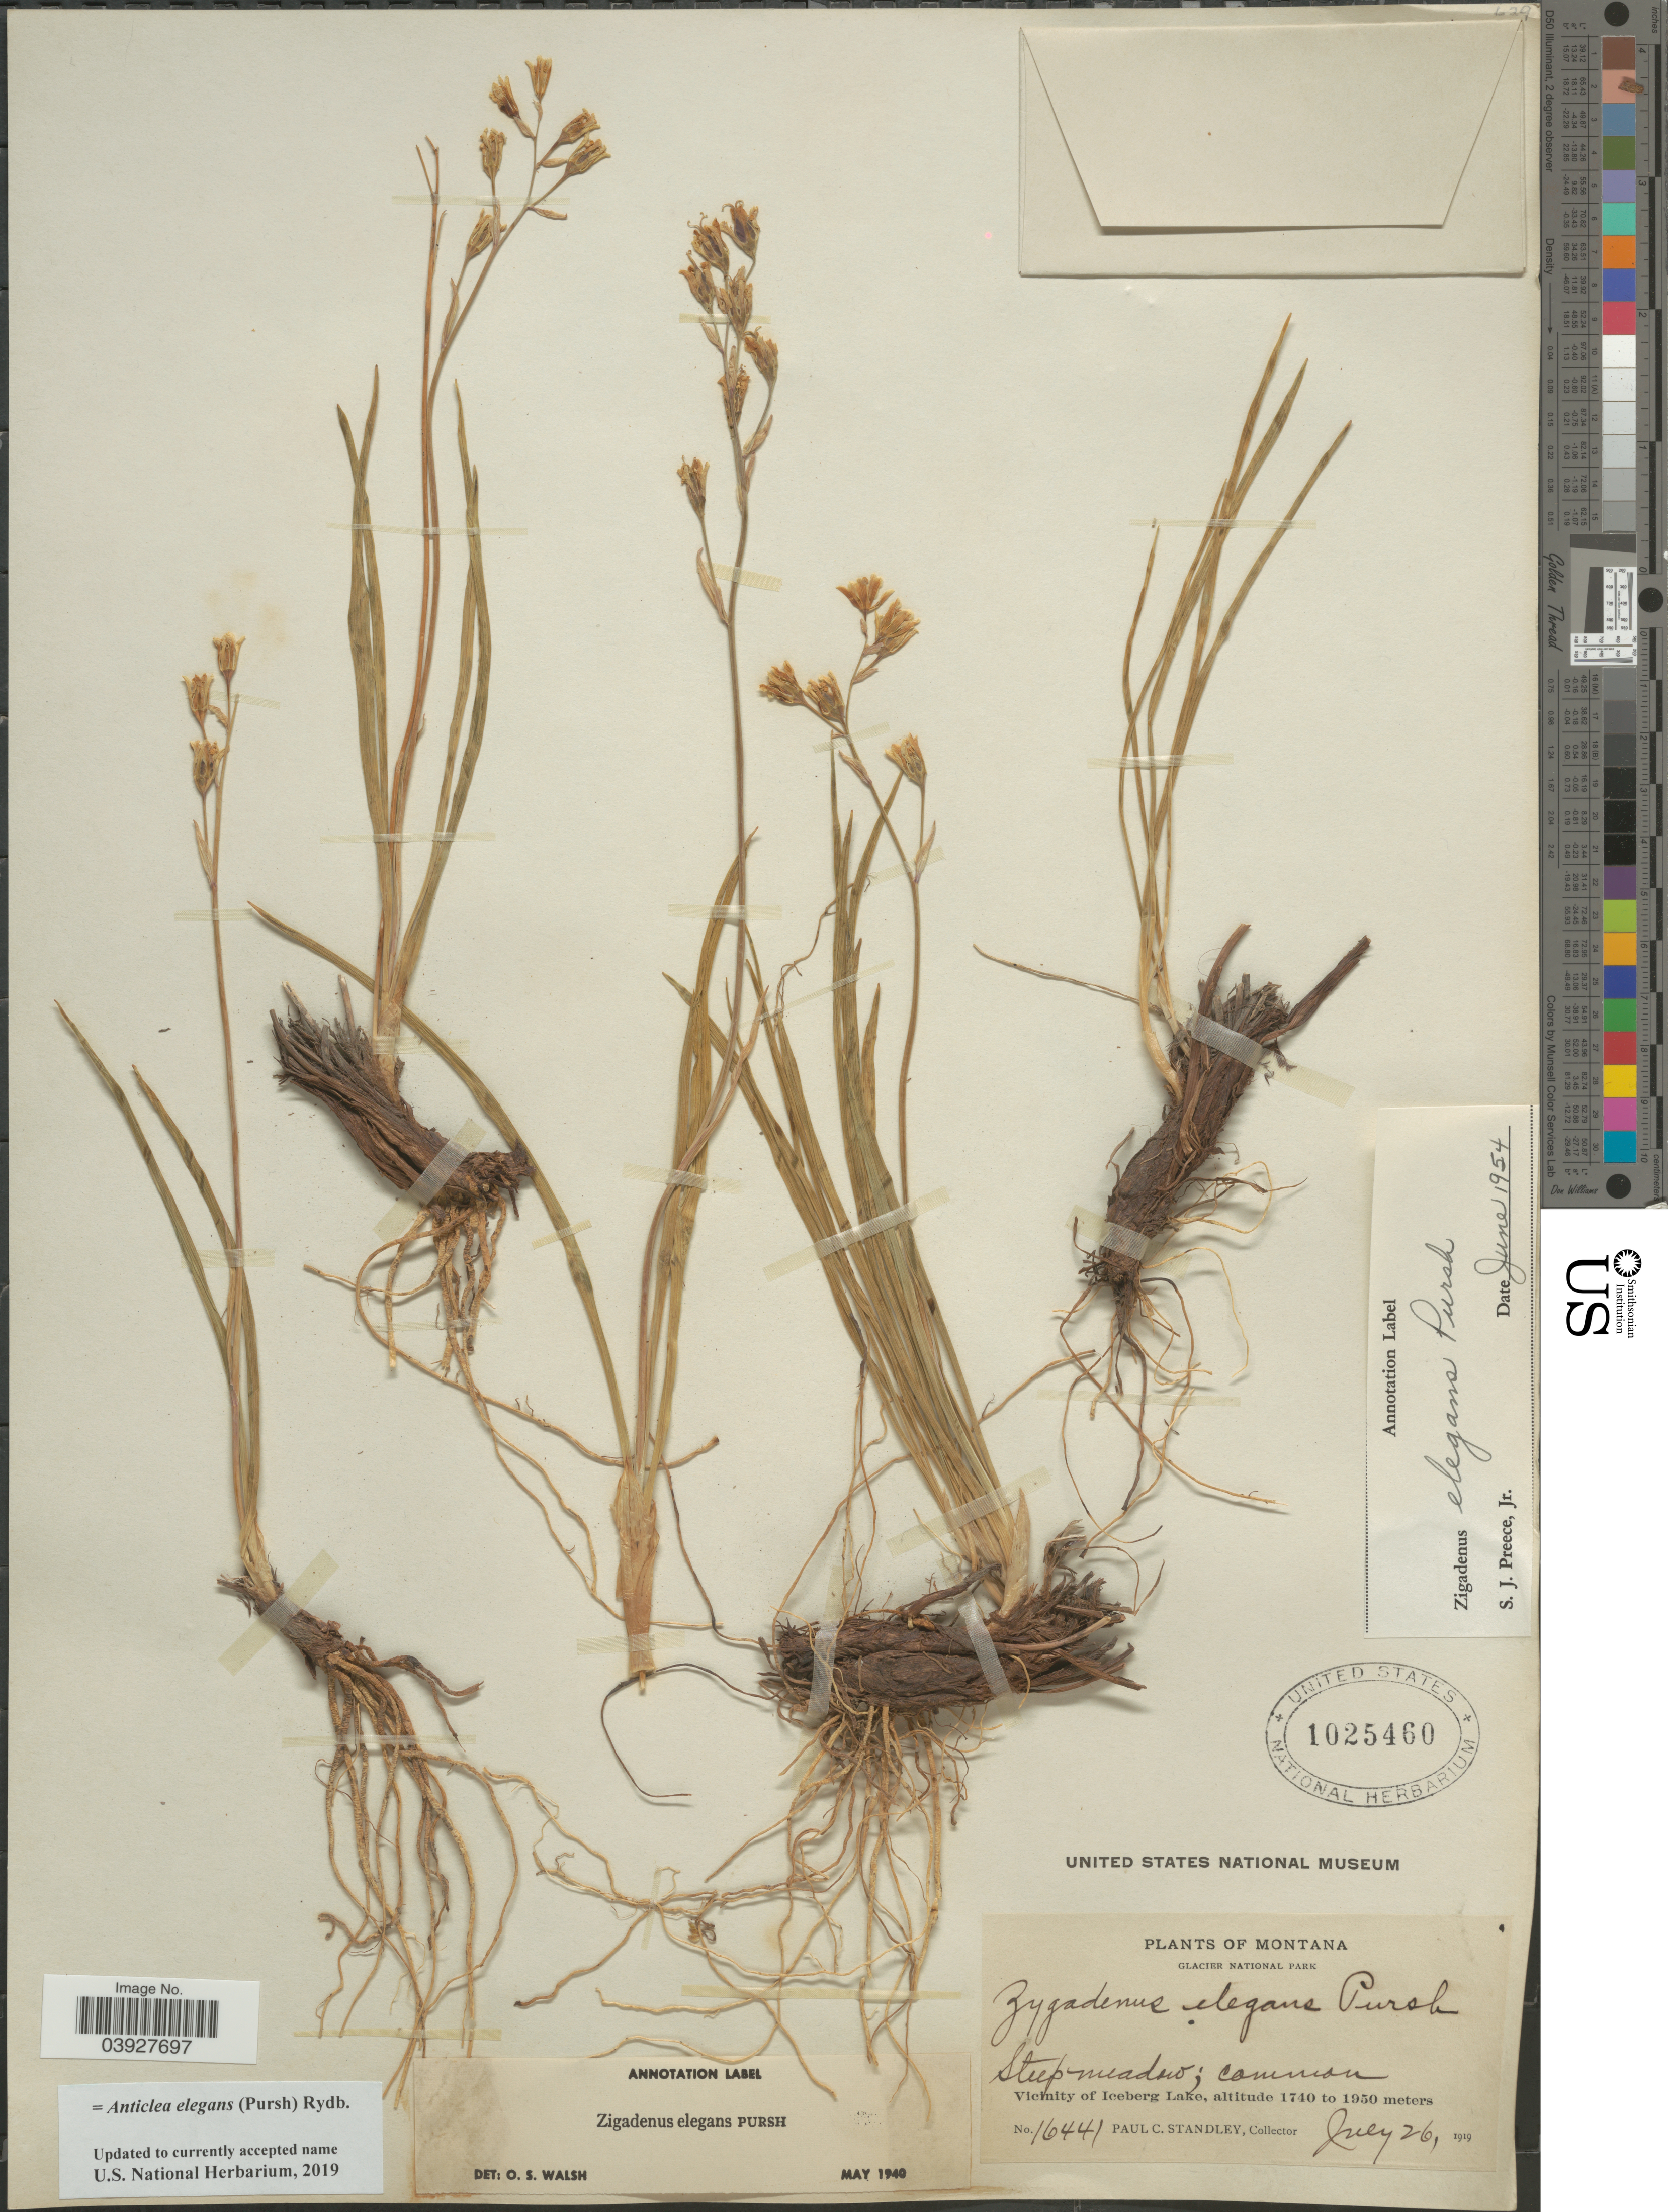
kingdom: Plantae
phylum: Tracheophyta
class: Liliopsida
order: Liliales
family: Melanthiaceae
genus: Anticlea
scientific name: Anticlea elegans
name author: (Pursh) Rydb.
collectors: P. C. Standley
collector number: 16441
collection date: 1919-07-26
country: United States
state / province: Montana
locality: Glacier National Park. Steep meadow; Vicinity of Iceberg Lake.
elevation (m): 1740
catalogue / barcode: US 1025460